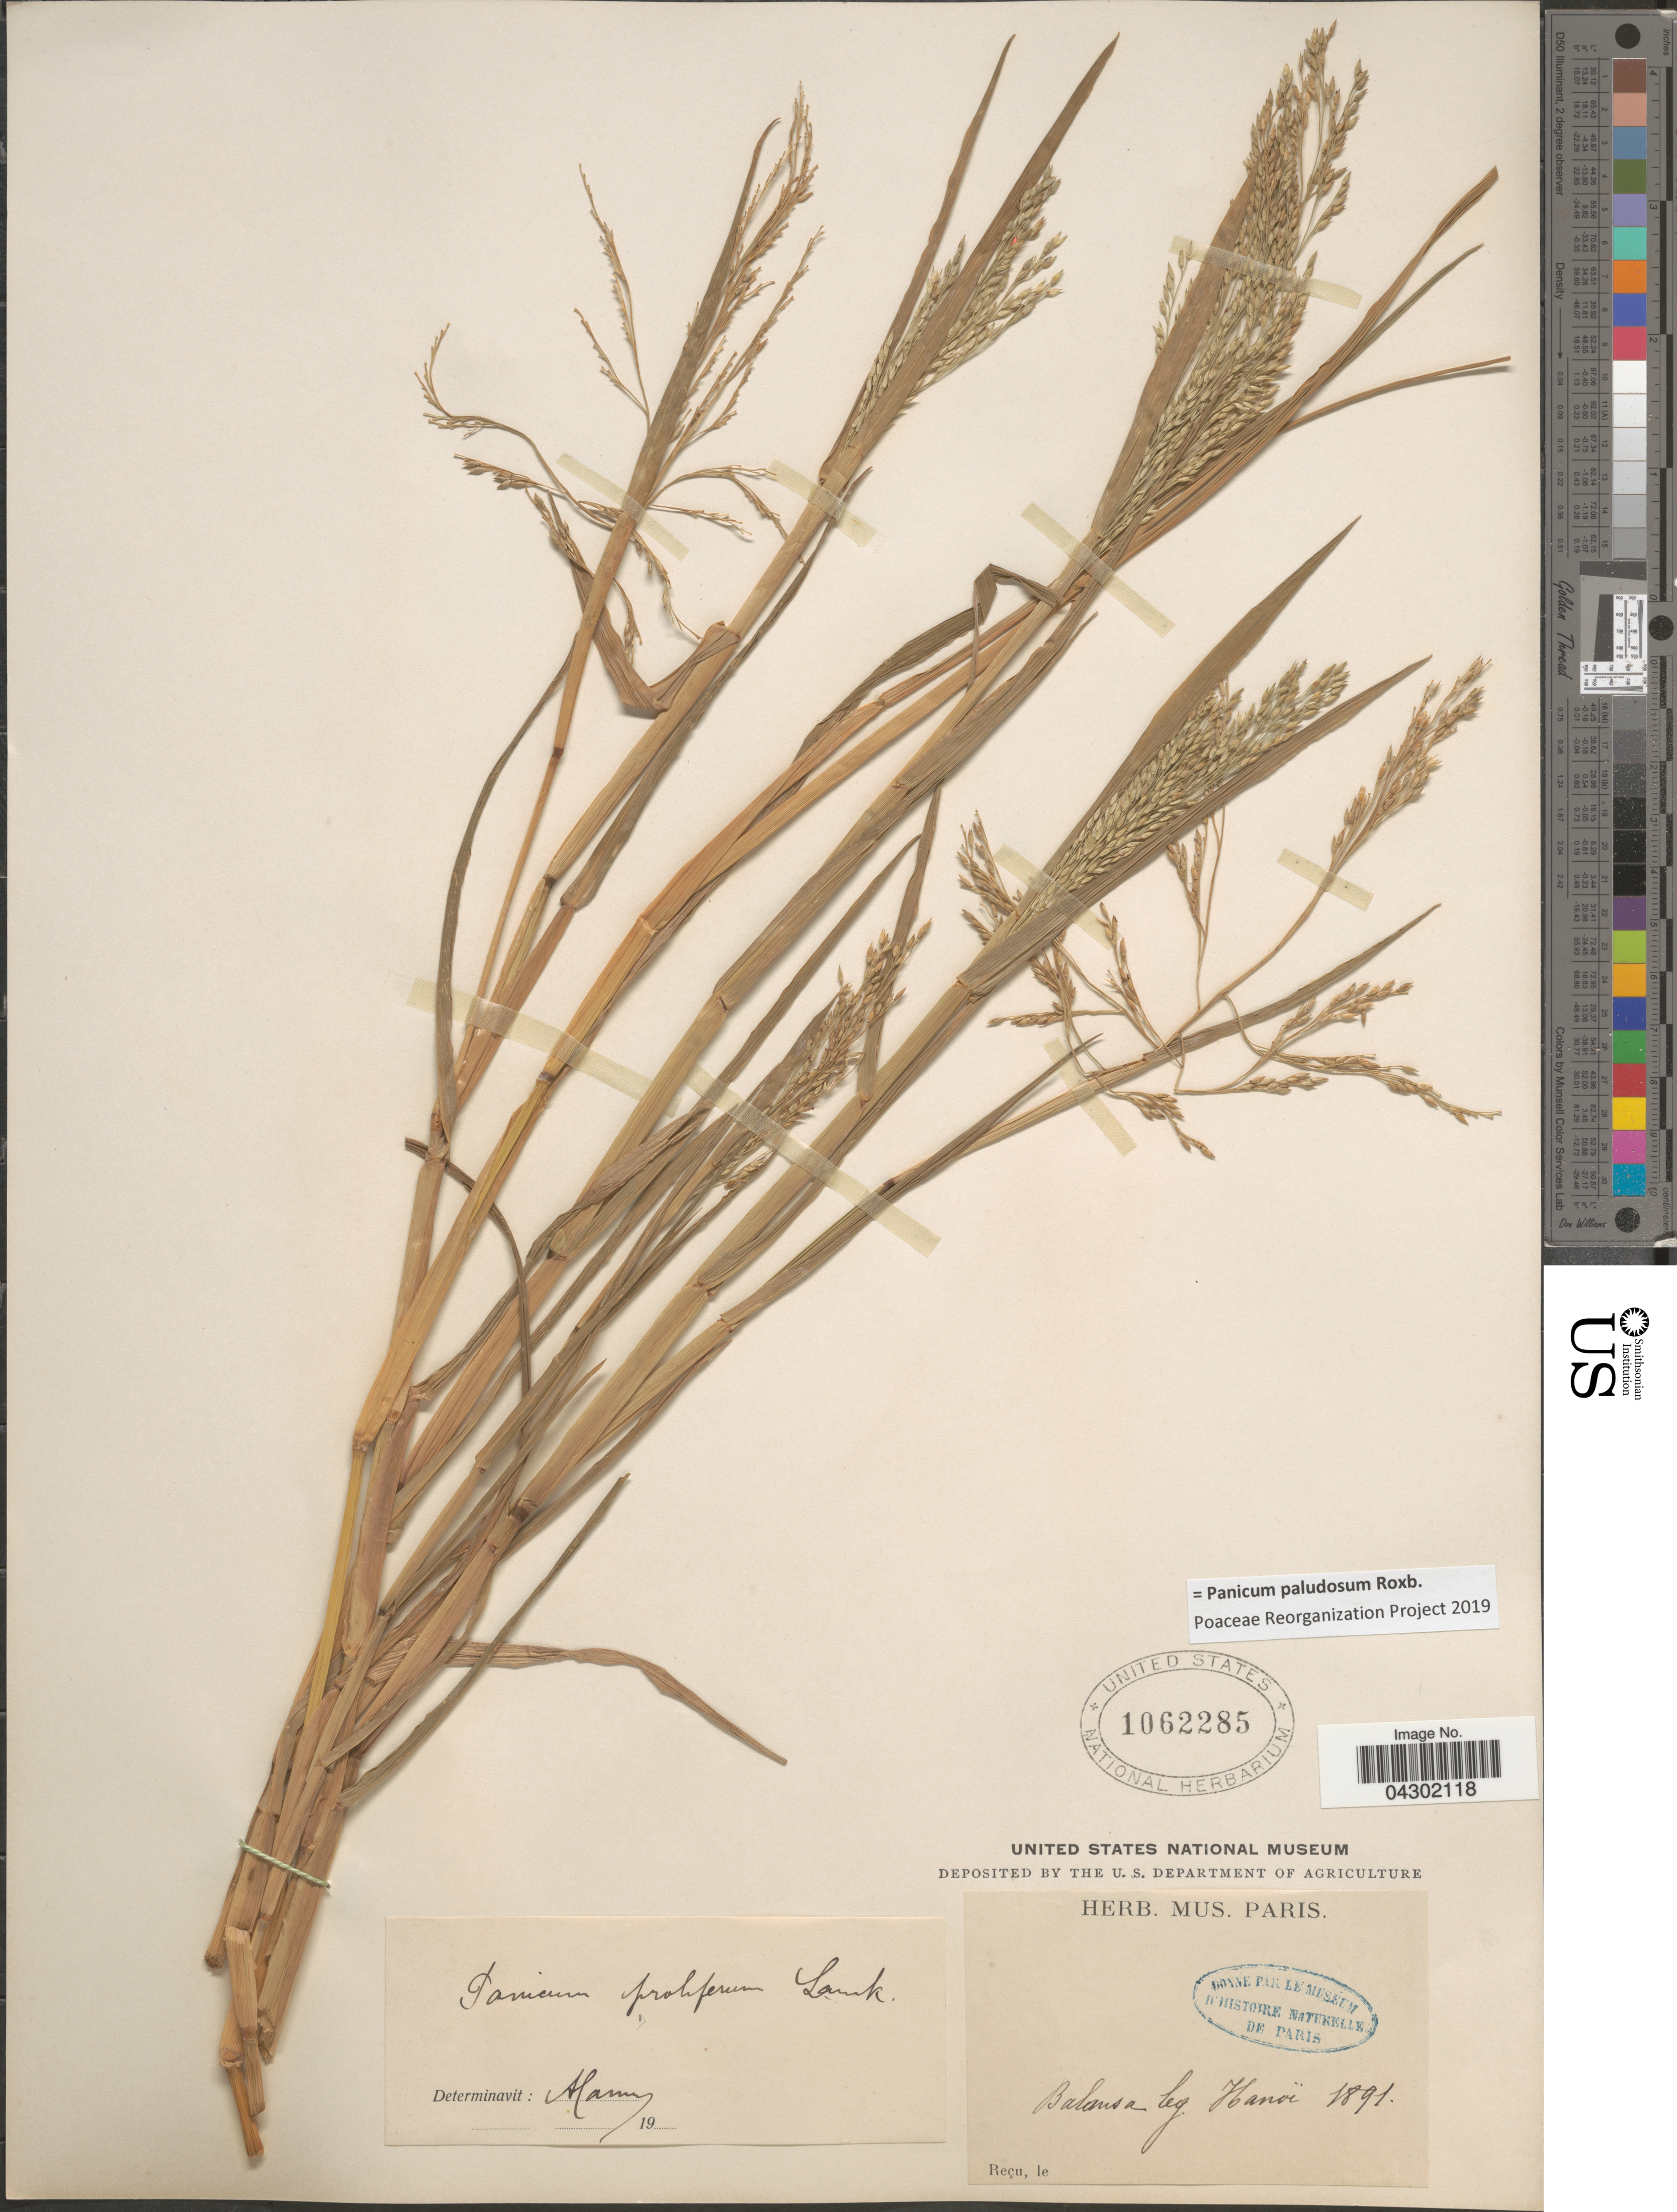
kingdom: Plantae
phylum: Tracheophyta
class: Liliopsida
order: Poales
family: Poaceae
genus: Panicum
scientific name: Panicum paludosum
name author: Roxb.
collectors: -. Balansa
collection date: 1891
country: Vietnam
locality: Hanoï.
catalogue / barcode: US 1062285